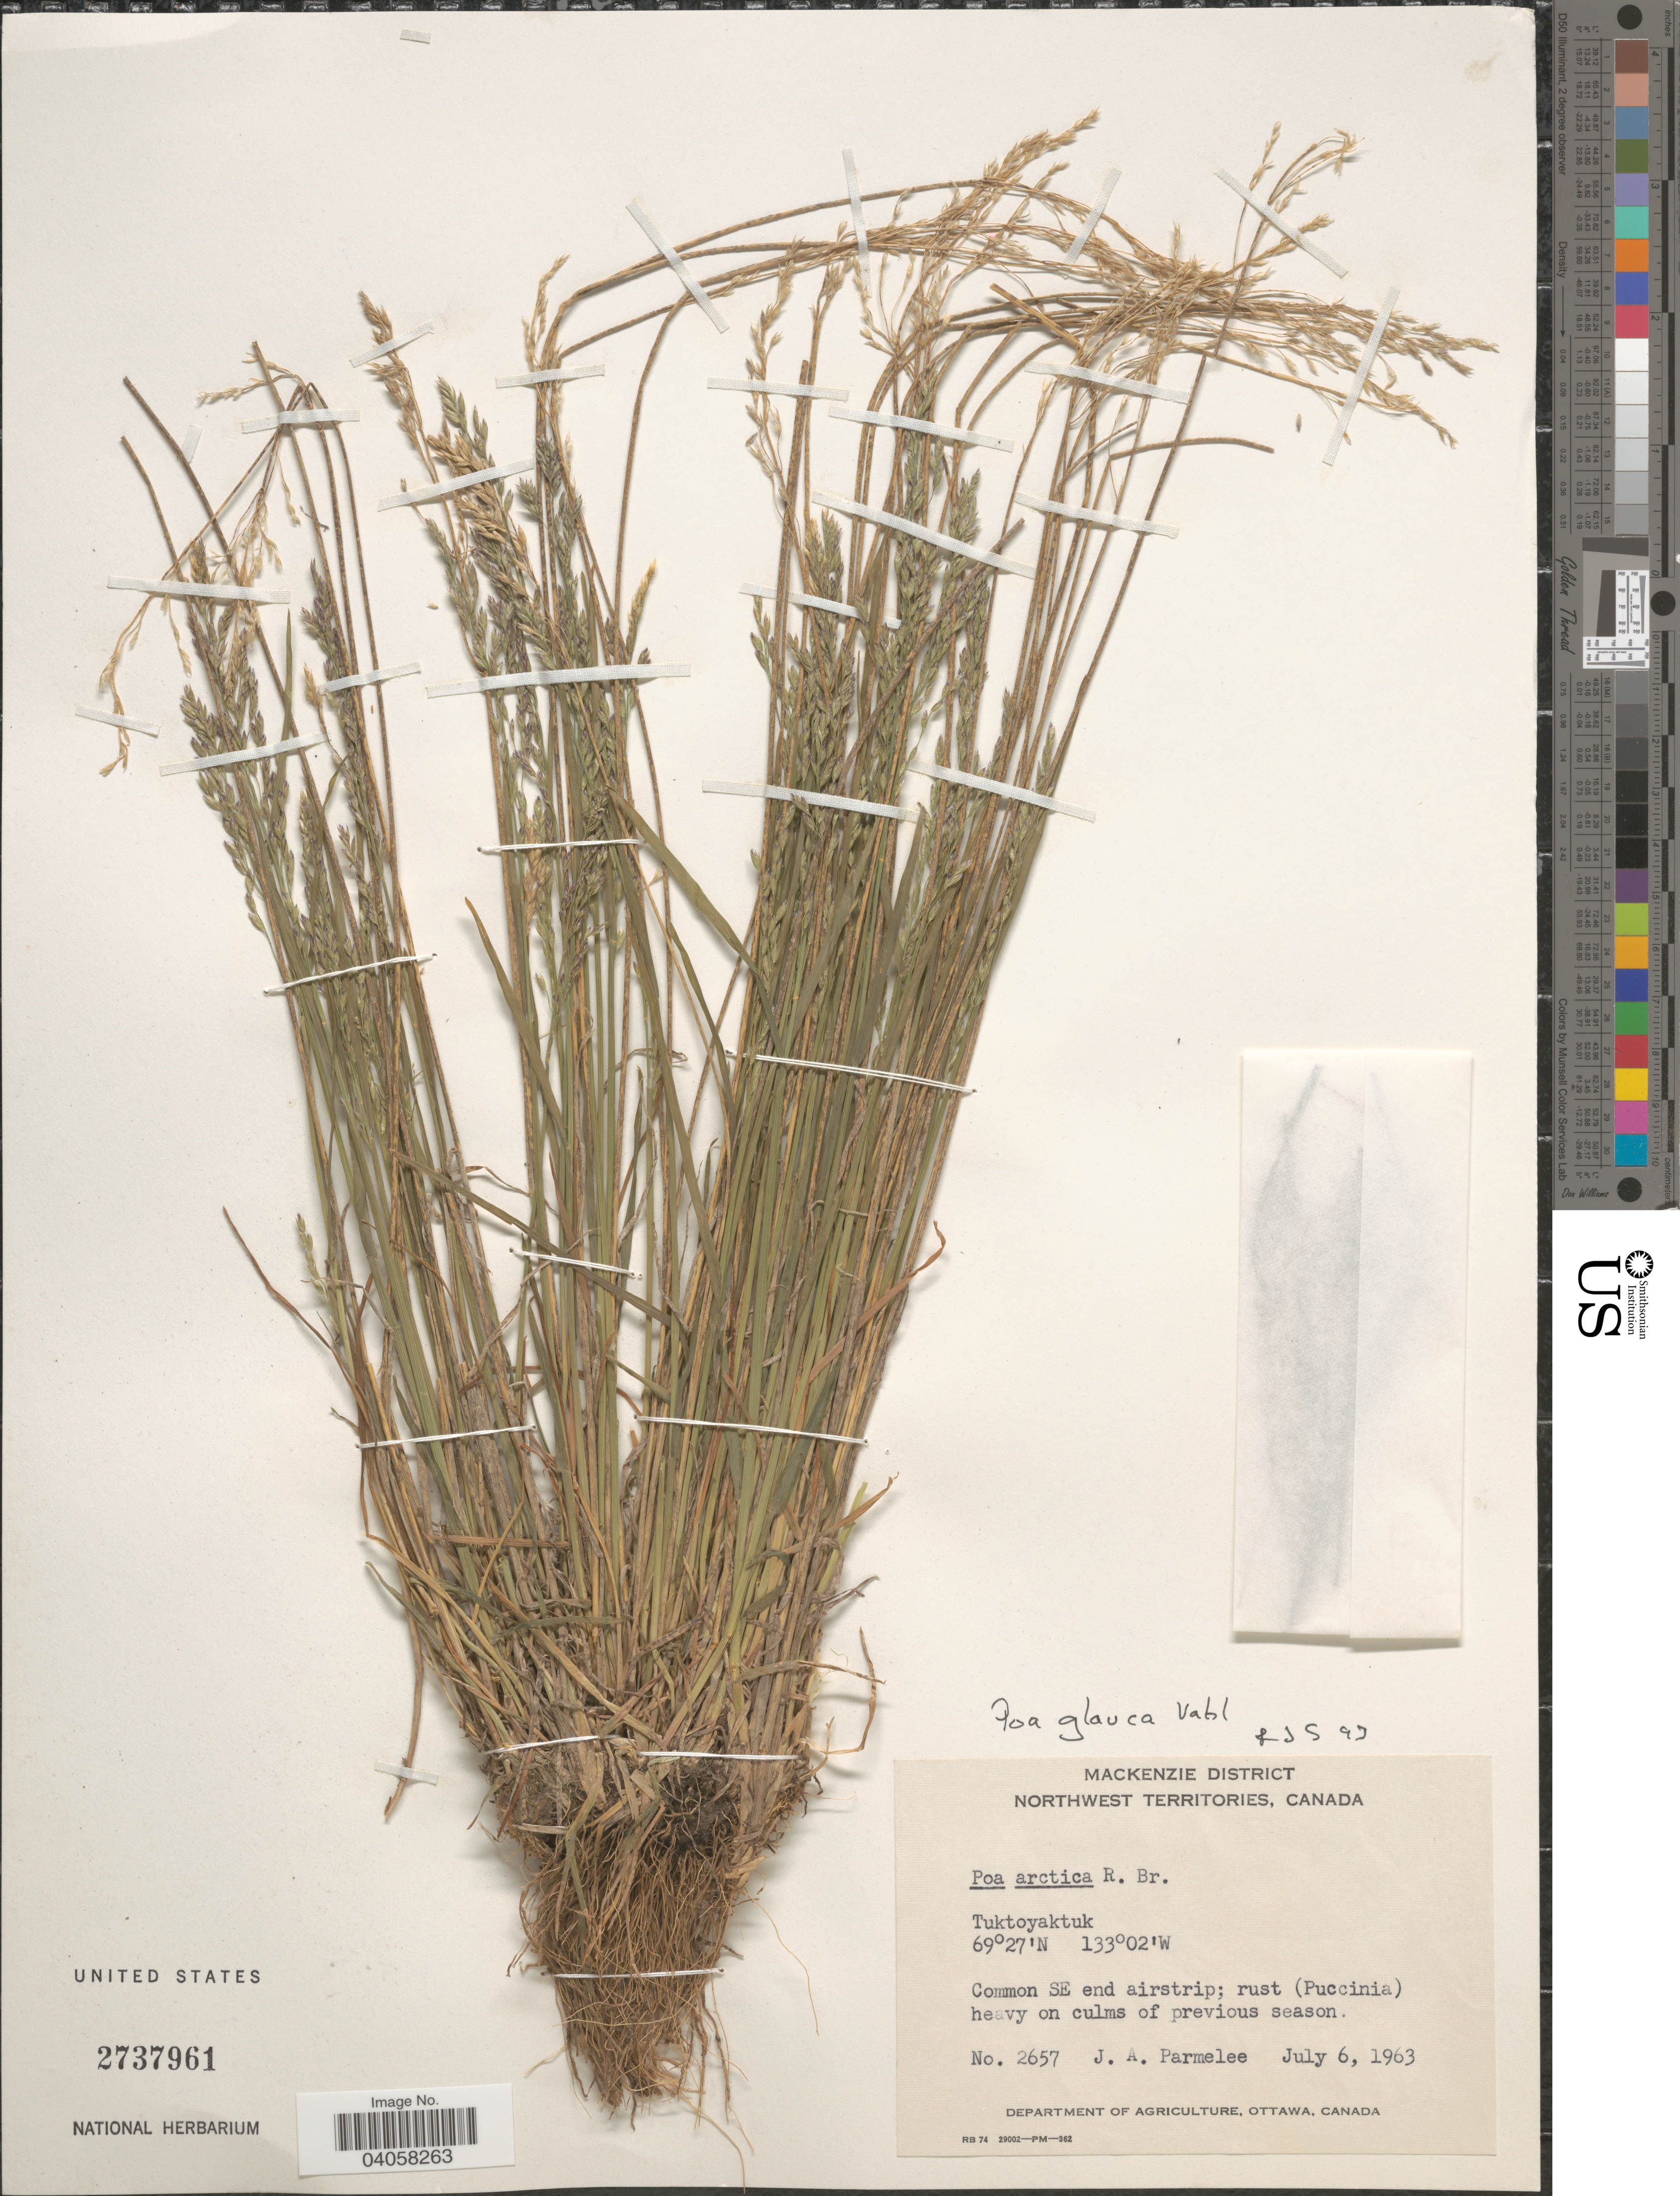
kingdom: Plantae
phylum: Tracheophyta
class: Liliopsida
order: Poales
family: Poaceae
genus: Poa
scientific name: Poa glauca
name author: Vahl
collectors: J. A. Parmelee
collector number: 2657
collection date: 1963-07-06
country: Canada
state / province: Northwest Territories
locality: Mackenzie District. Tuktoyaktuk. Common SE end airstrip.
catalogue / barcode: US 2737961